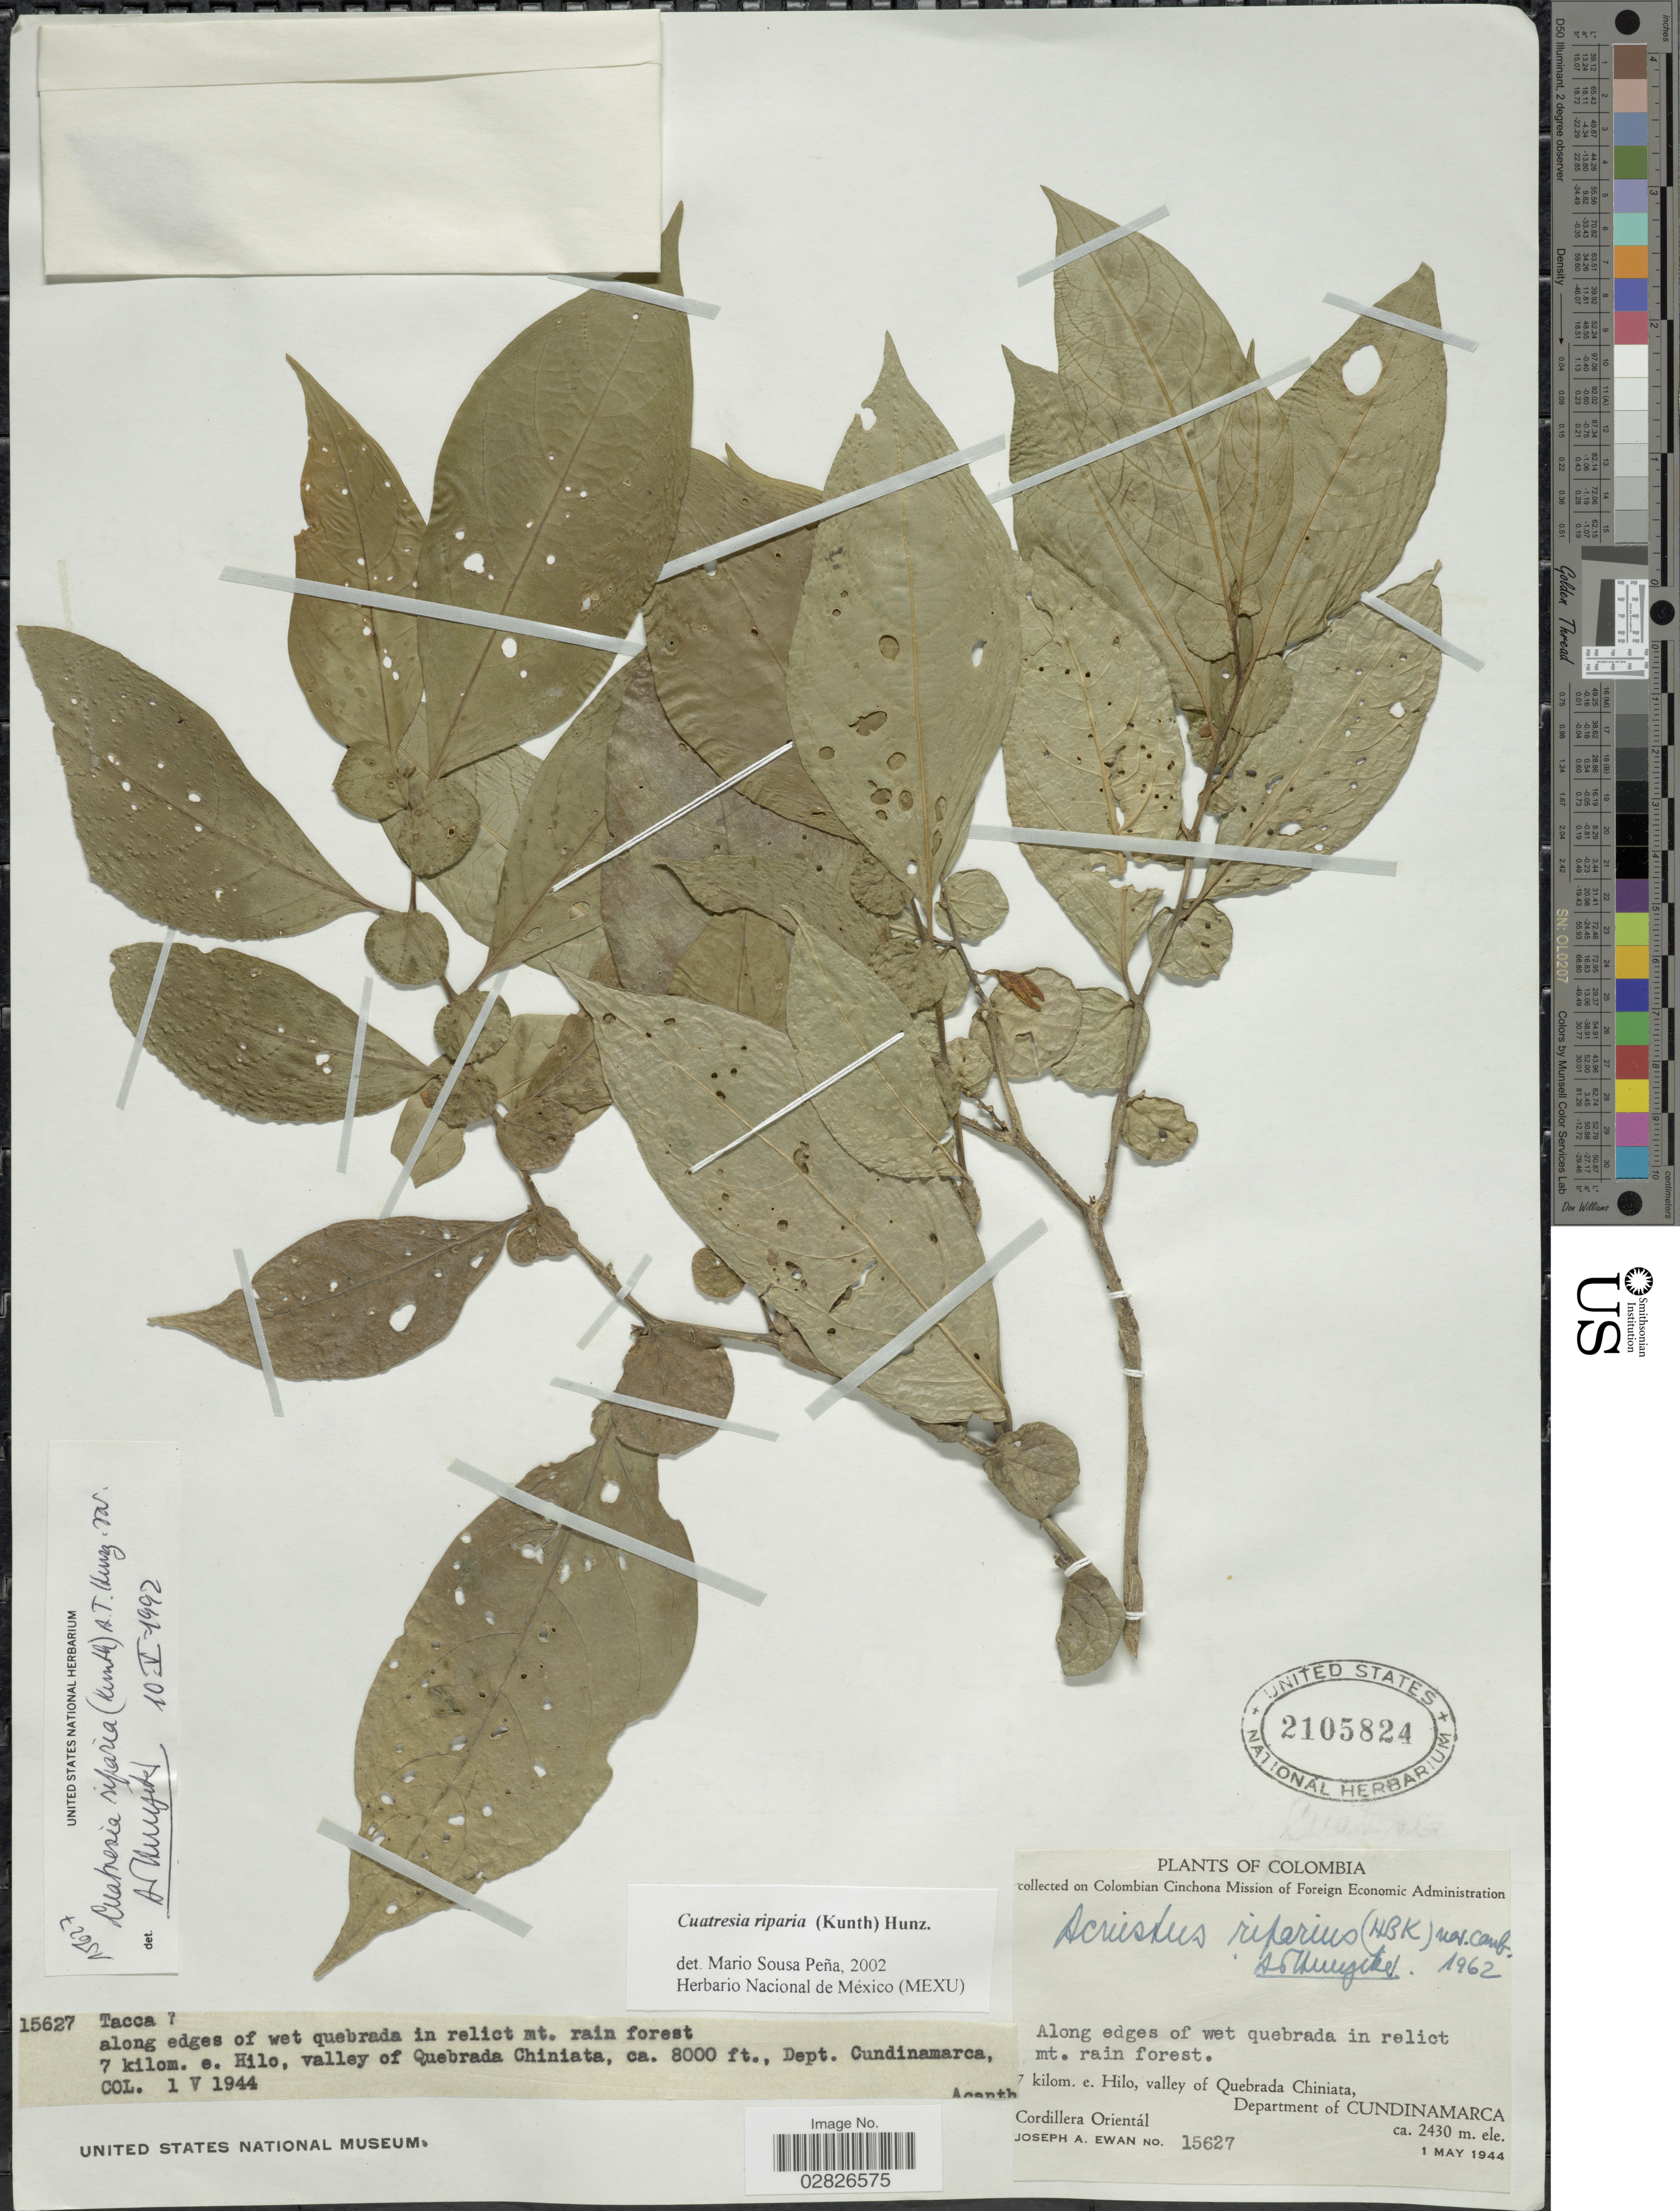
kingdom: Plantae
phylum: Tracheophyta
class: Magnoliopsida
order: Solanales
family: Solanaceae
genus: Cuatresia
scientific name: Cuatresia riparia var. riparia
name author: (Kunth) Hunz.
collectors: J. A. Ewan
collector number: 15627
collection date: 1944-05-01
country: Colombia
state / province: Cundinamarca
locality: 7 kilom. e. Hilo, valley of Quebrada Chiniata, Department of Cundinamarca, Cordillera Oriental.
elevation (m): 2430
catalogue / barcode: US 2105824